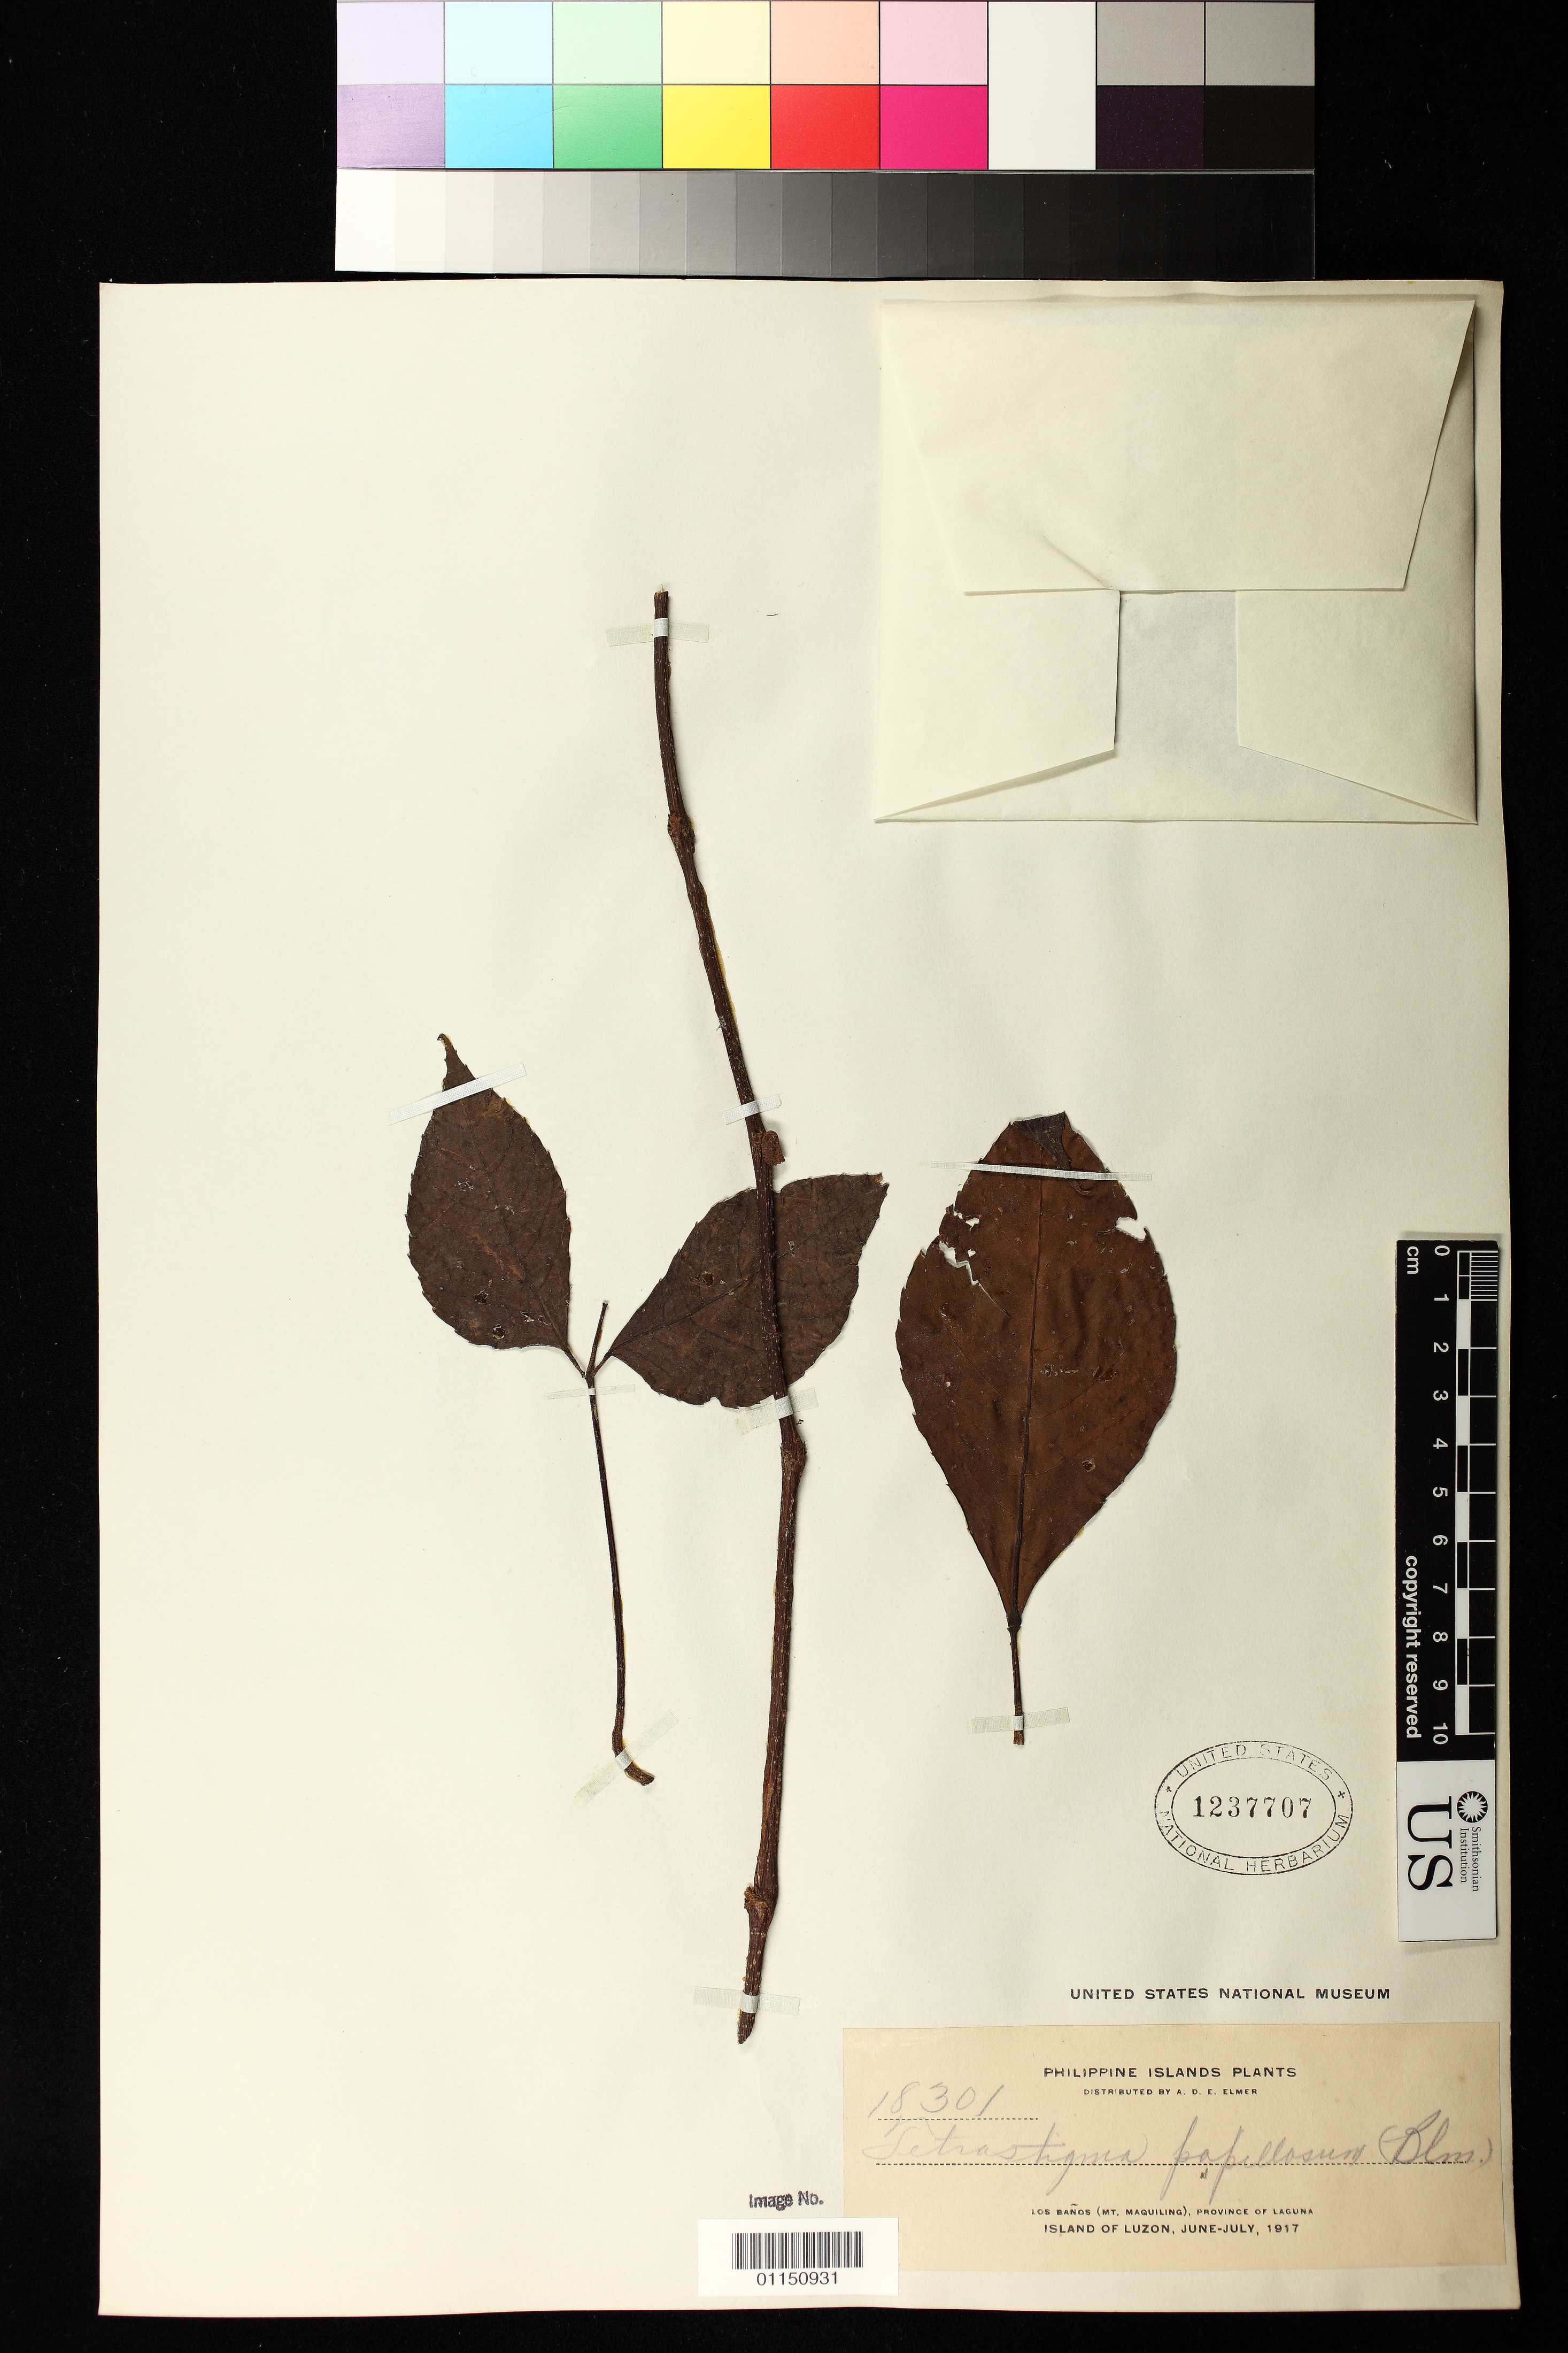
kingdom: Plantae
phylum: Tracheophyta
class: Magnoliopsida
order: Vitales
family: Vitaceae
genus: Tetrastigma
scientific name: Tetrastigma papillosum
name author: (Blume) Planch.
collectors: A. D. E. Elmer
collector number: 18301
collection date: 1917-06/1917-07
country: Philippines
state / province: Calabarzon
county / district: Laguna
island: Luzon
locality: Los Banos (Mt Maquiling).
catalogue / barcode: US 1237707